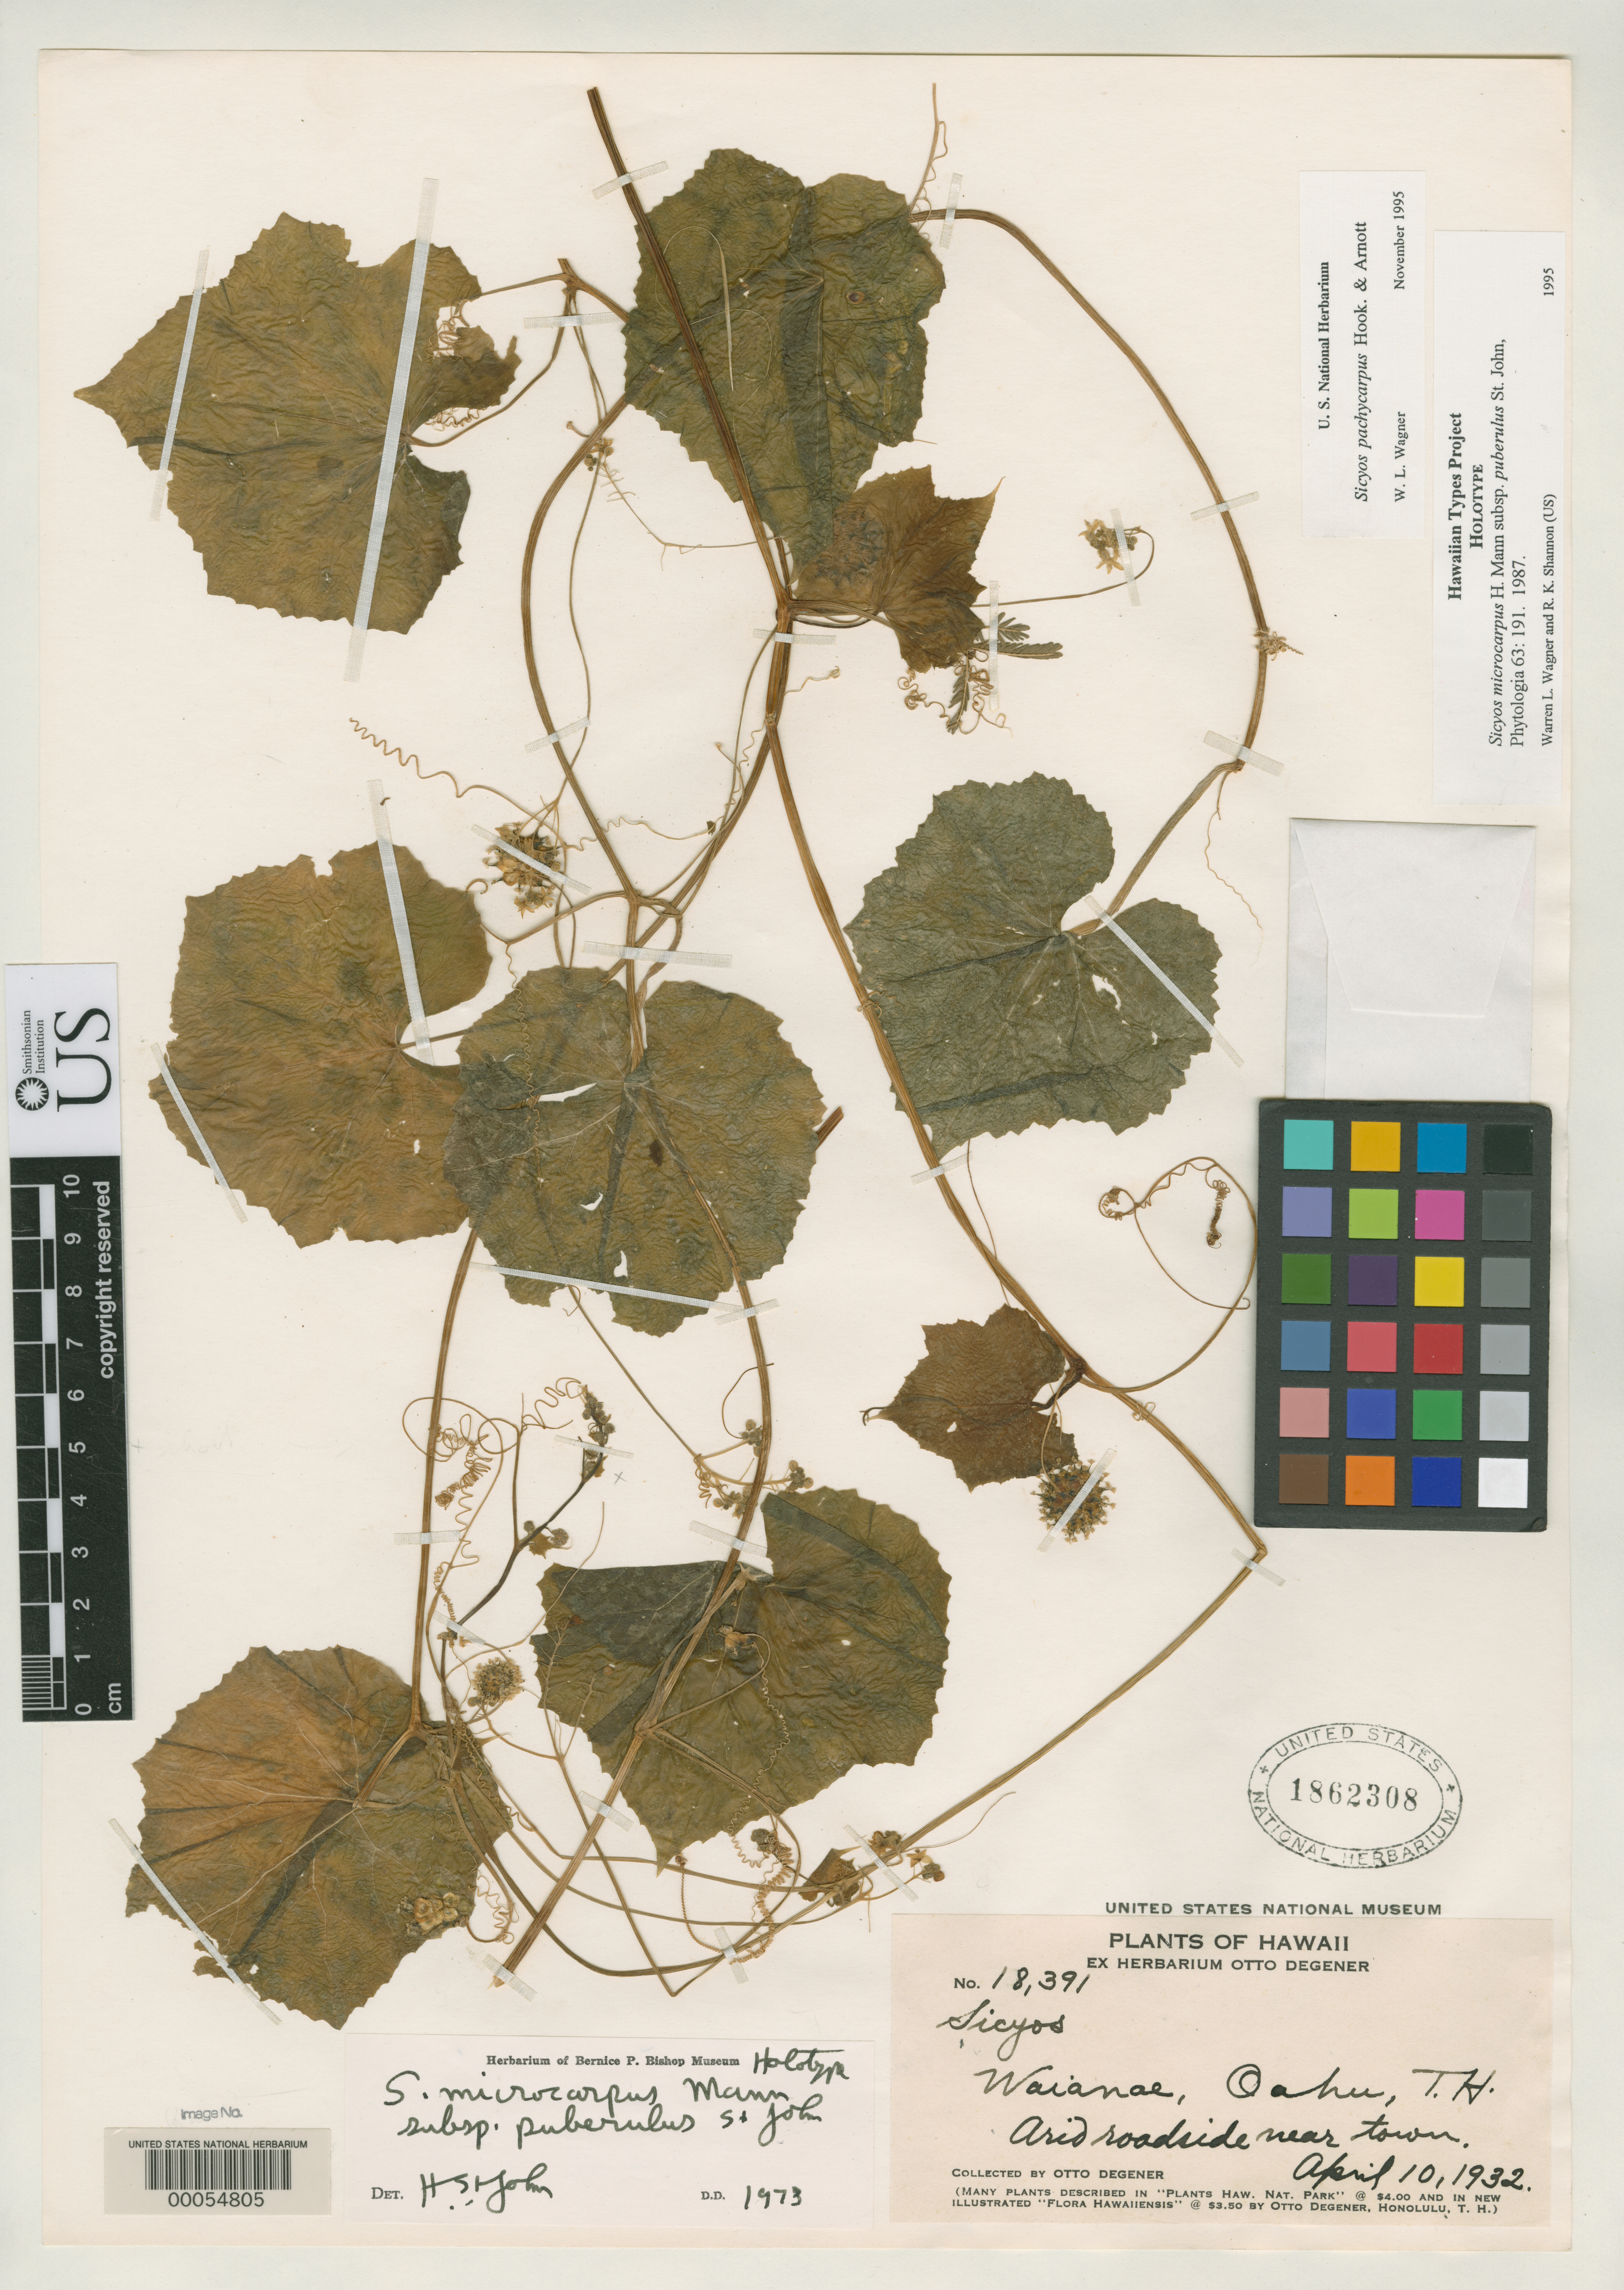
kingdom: Plantae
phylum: Tracheophyta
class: Magnoliopsida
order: Cucurbitales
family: Cucurbitaceae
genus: Sicyos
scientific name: Sicyos microcarpus subsp. puberulus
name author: H. St. John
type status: Holotype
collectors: O. Degener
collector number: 18391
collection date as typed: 10 Apr 1932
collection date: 1932-04-10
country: United States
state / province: Hawaii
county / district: Honolulu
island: Oahu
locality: Wainae, roadside near town.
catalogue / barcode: US 1862308